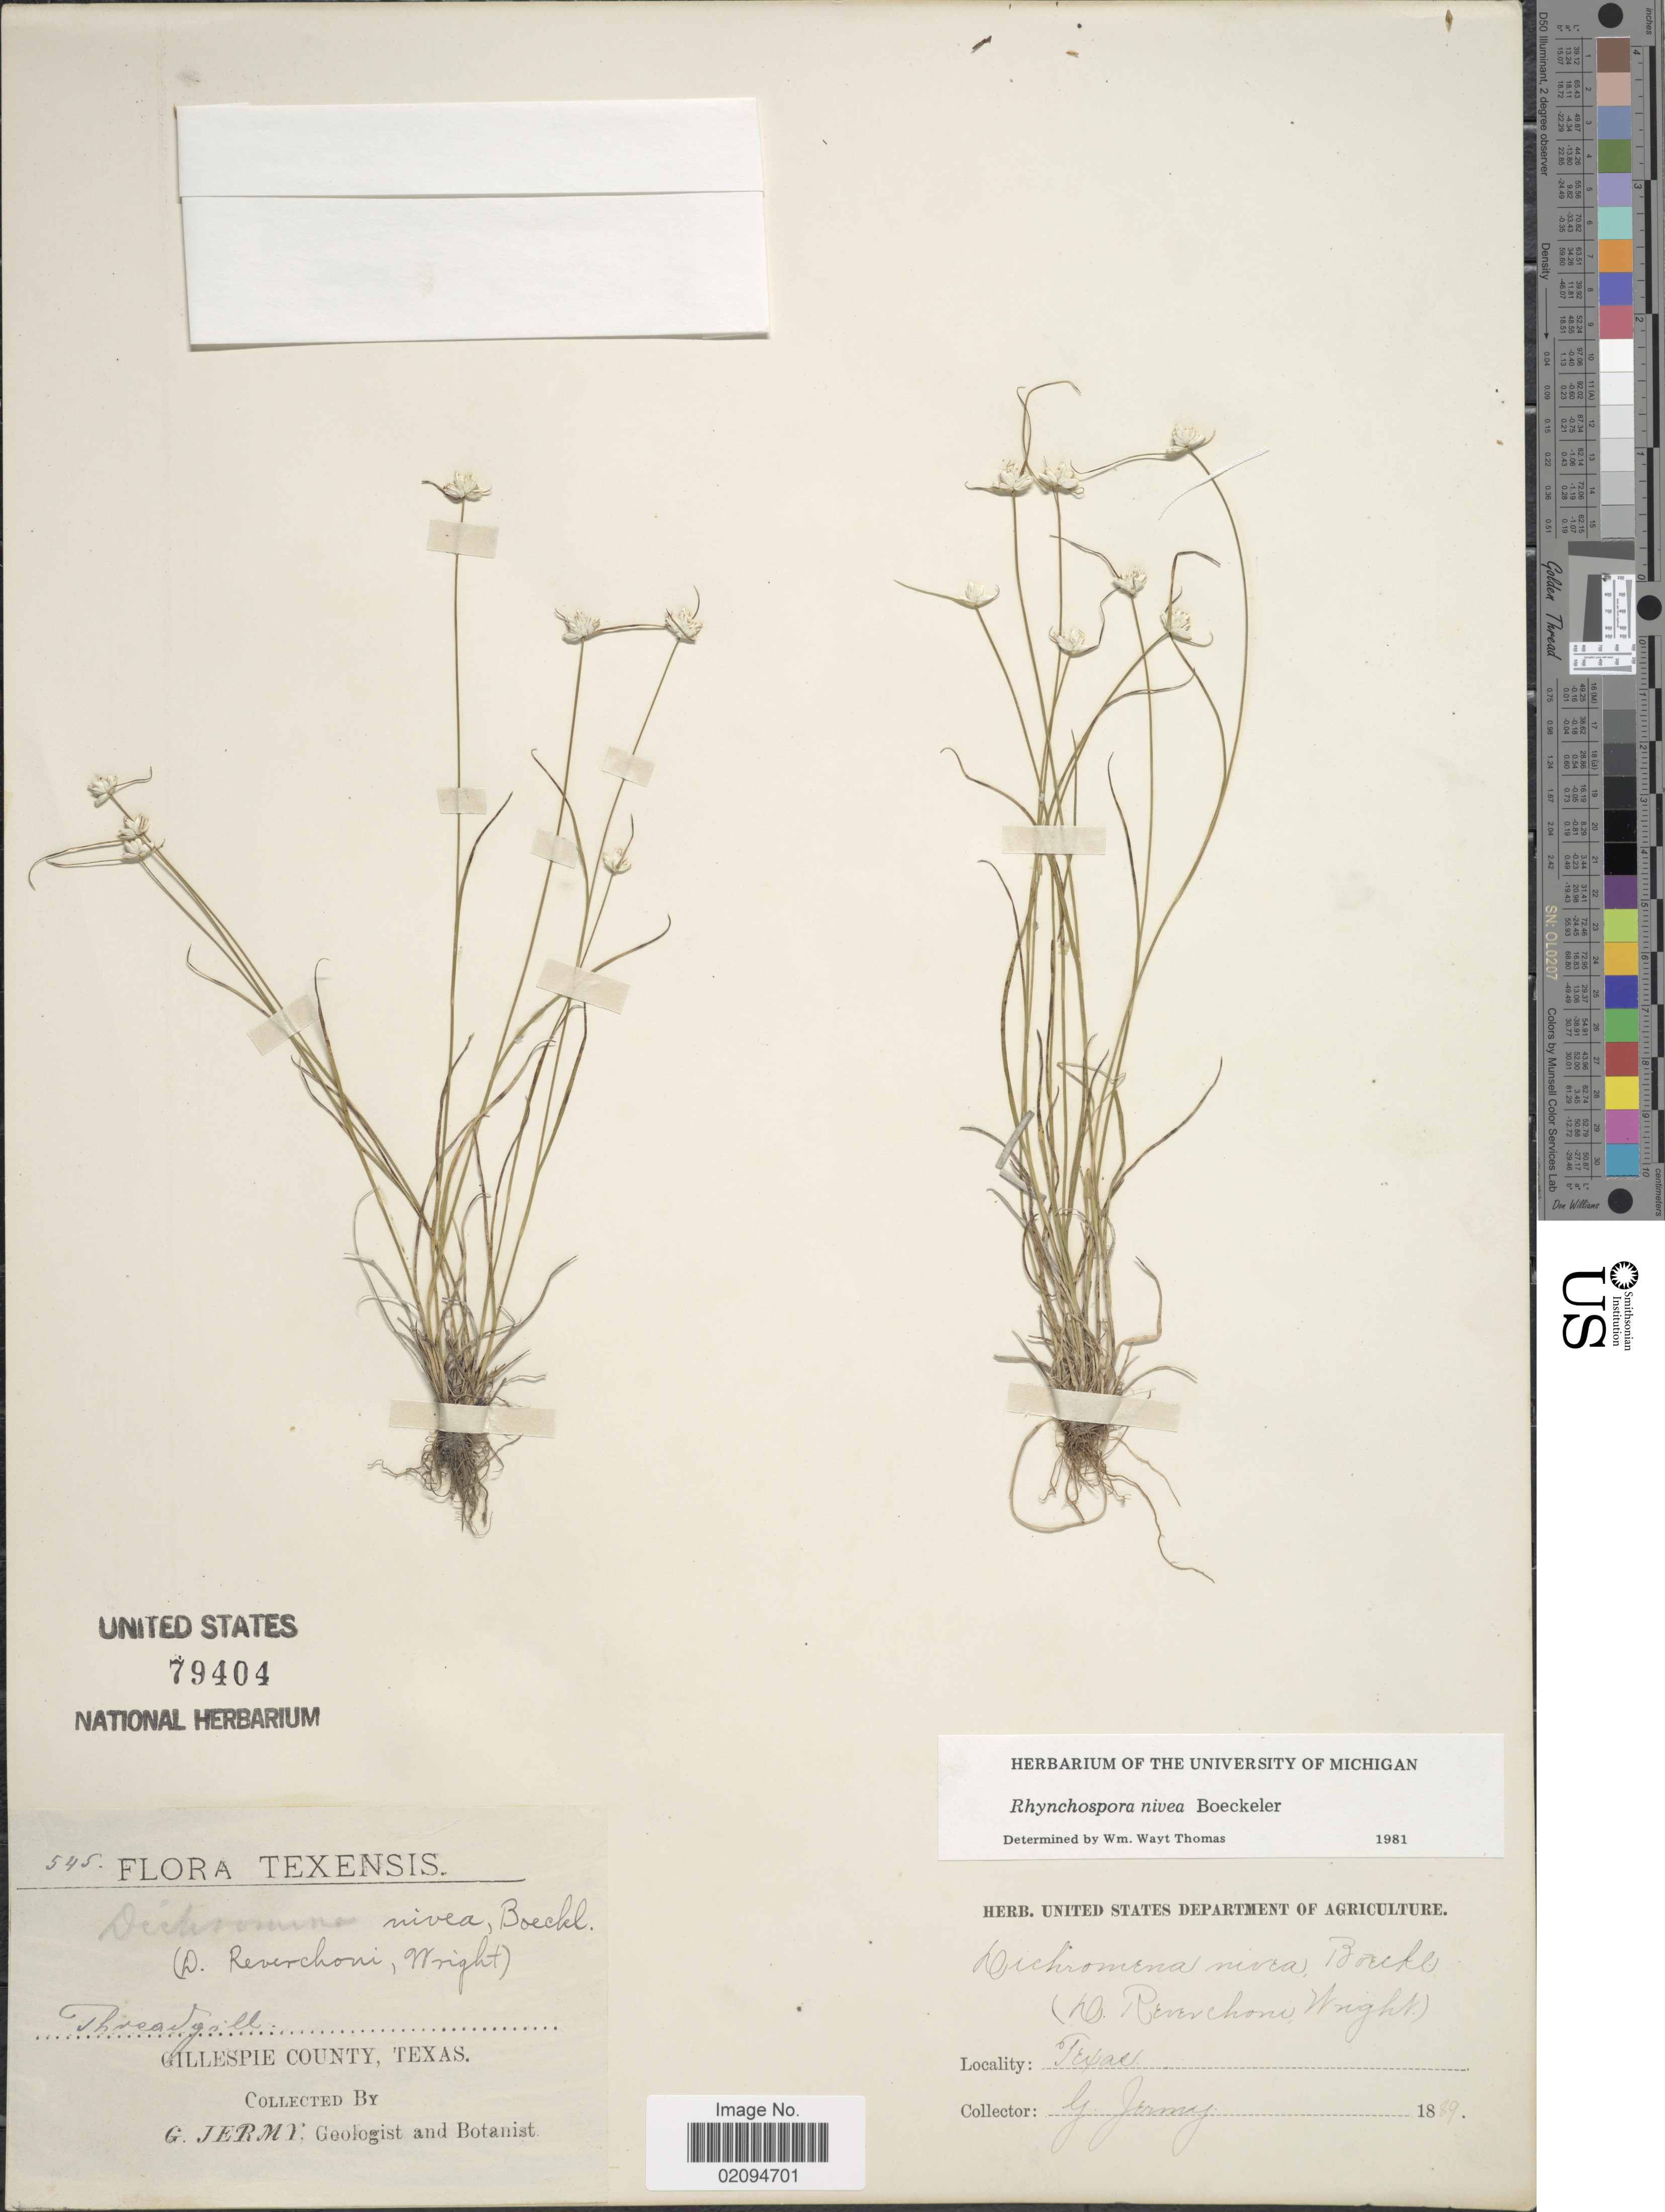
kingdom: Plantae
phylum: Tracheophyta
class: Liliopsida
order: Poales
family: Cyperaceae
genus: Rhynchospora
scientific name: Rhynchospora nivea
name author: Boeckeler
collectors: G. Jermy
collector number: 545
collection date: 1889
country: United States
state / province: Texas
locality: Gillespie County. Texas. Threadgill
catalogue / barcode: US 79404